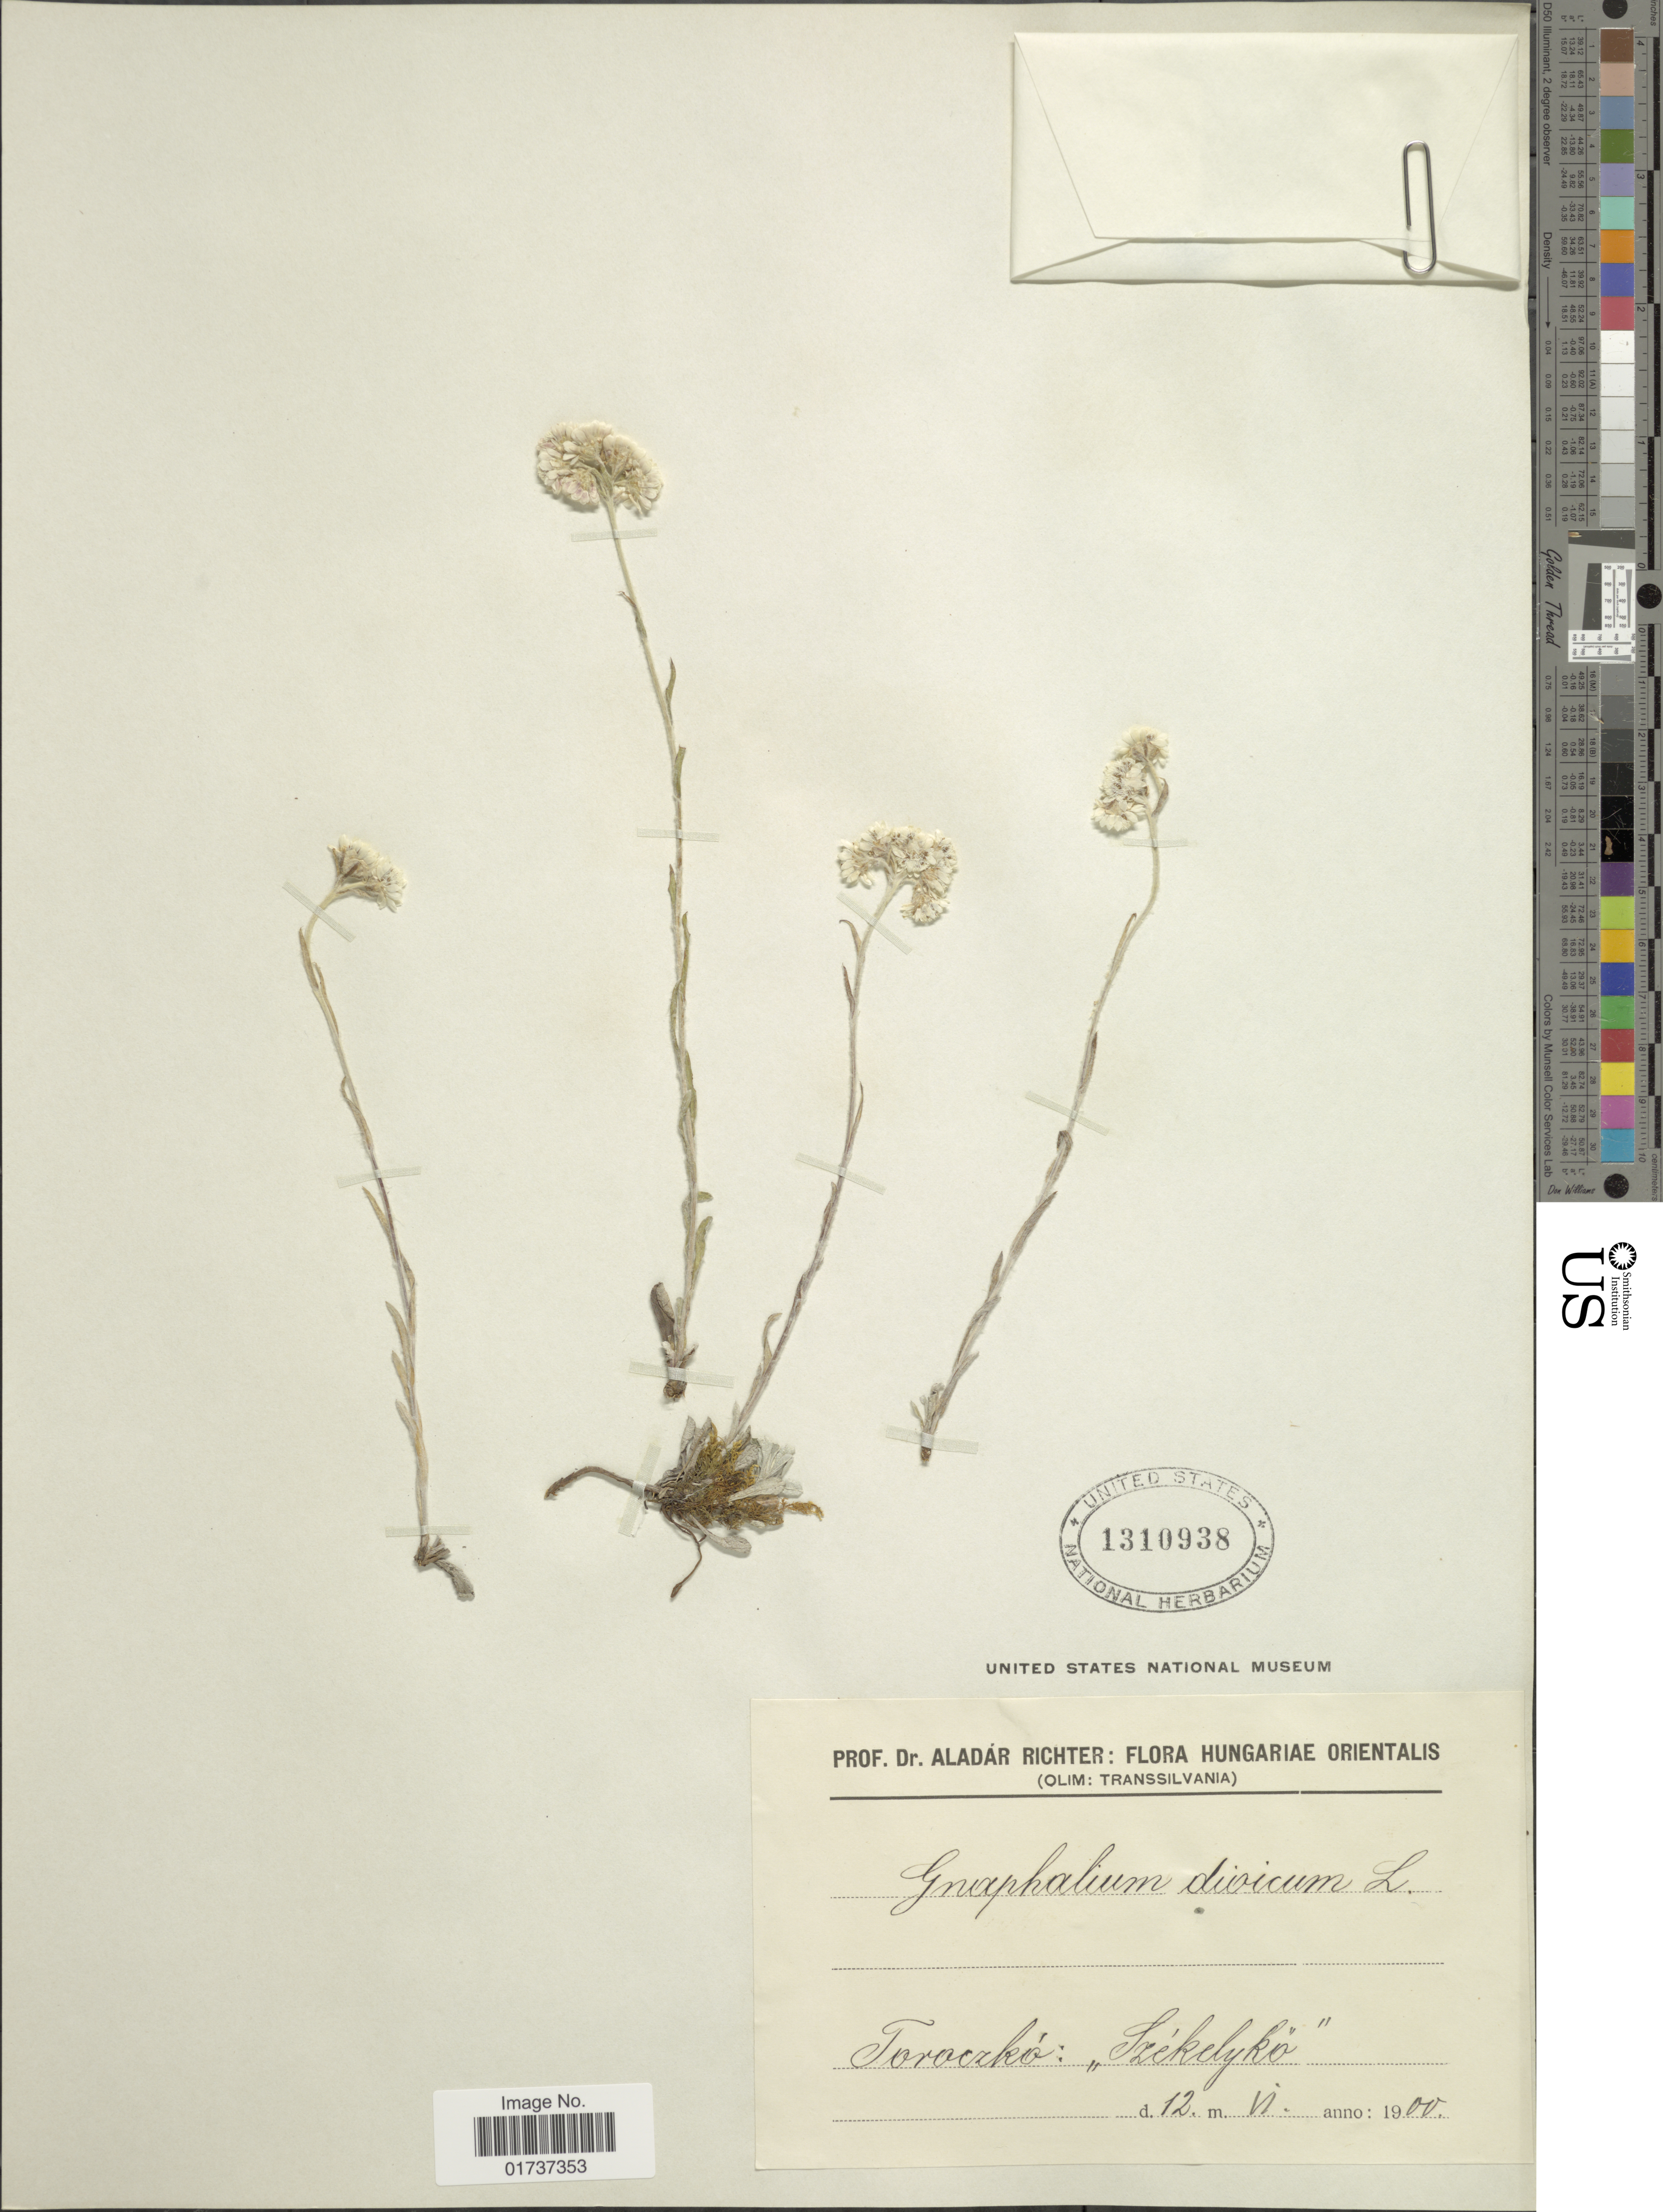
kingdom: Plantae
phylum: Tracheophyta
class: Magnoliopsida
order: Asterales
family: Asteraceae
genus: Gnaphalium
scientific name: Gnaphalium dioicum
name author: L.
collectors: A. Richter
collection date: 1900-06-12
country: Hungary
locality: Hungariae Orientalis, Toroczko: Székelykö'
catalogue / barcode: US 1310938